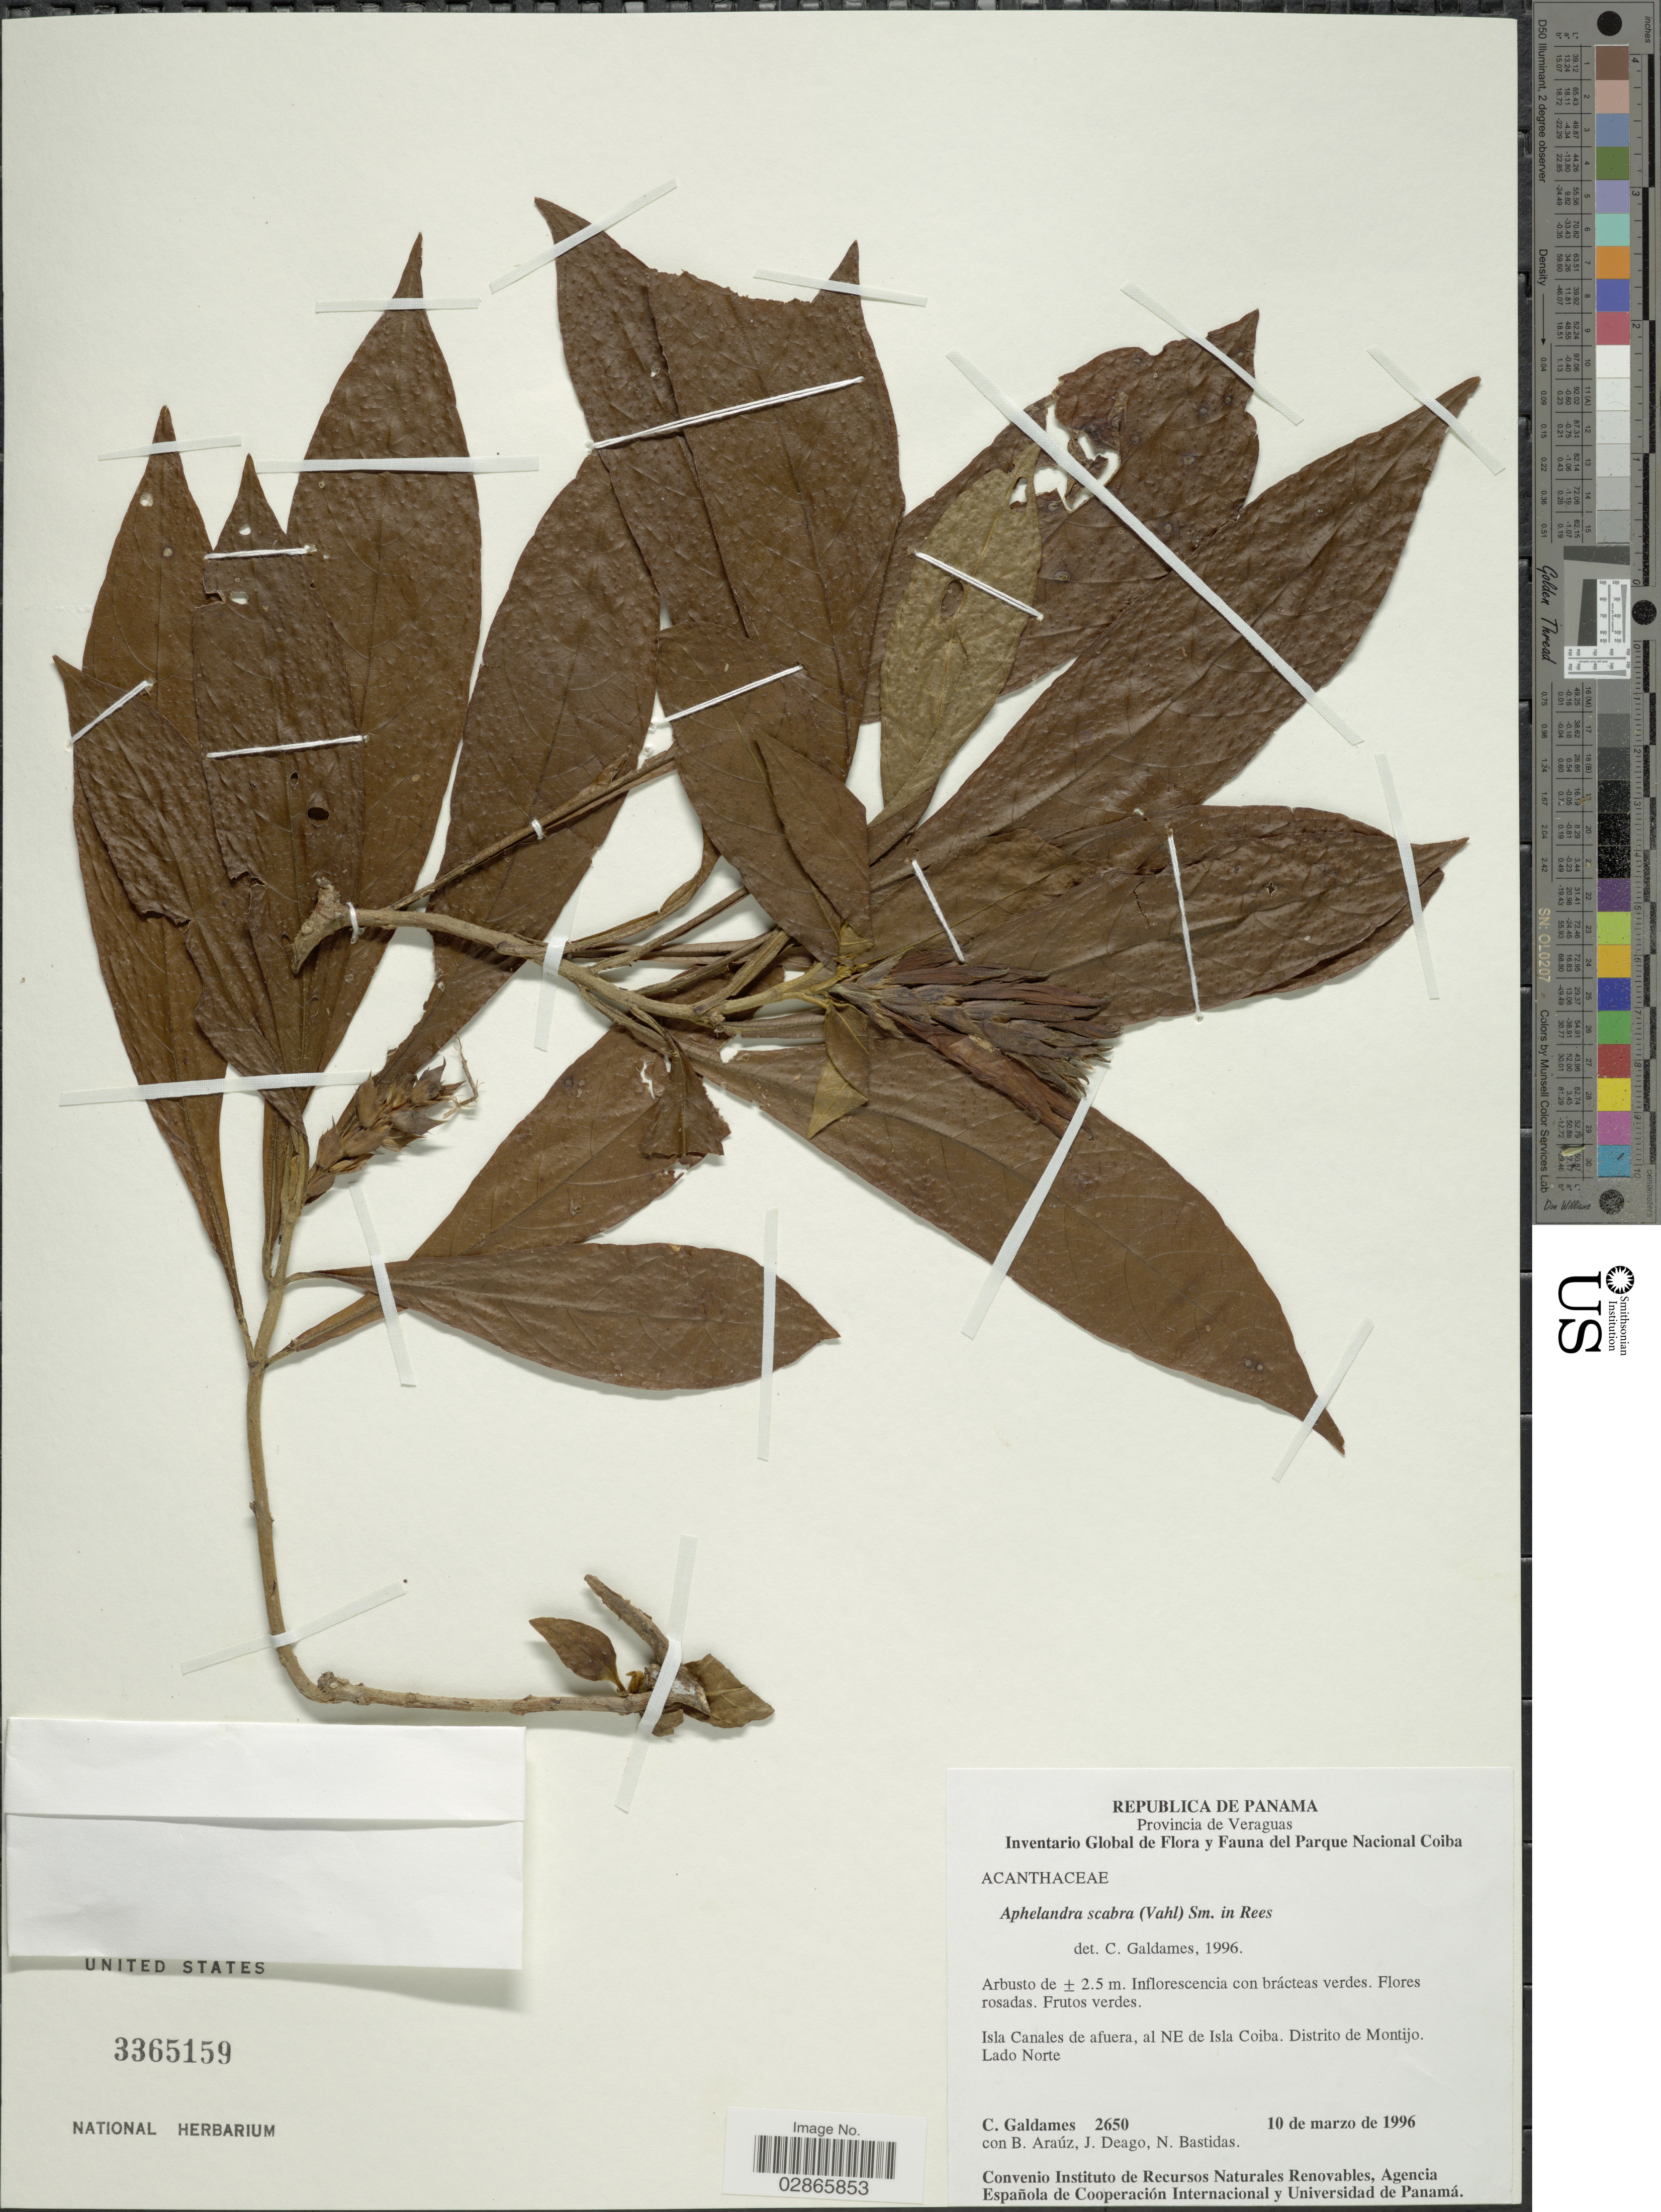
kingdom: Plantae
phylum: Tracheophyta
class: Magnoliopsida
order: Lamiales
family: Acanthaceae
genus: Aphelandra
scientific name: Aphelandra deppeana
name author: Schltdl. & Cham.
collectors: C. Galdames, B. Araúz, J. Deago & N. Bastidas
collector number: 2650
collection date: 1996-03-10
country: Panama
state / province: Veraguas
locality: Isla Canales de afuera, al NE de Isla Coiba. Distrito de Montijo. Lado Norte.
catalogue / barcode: US 3365159